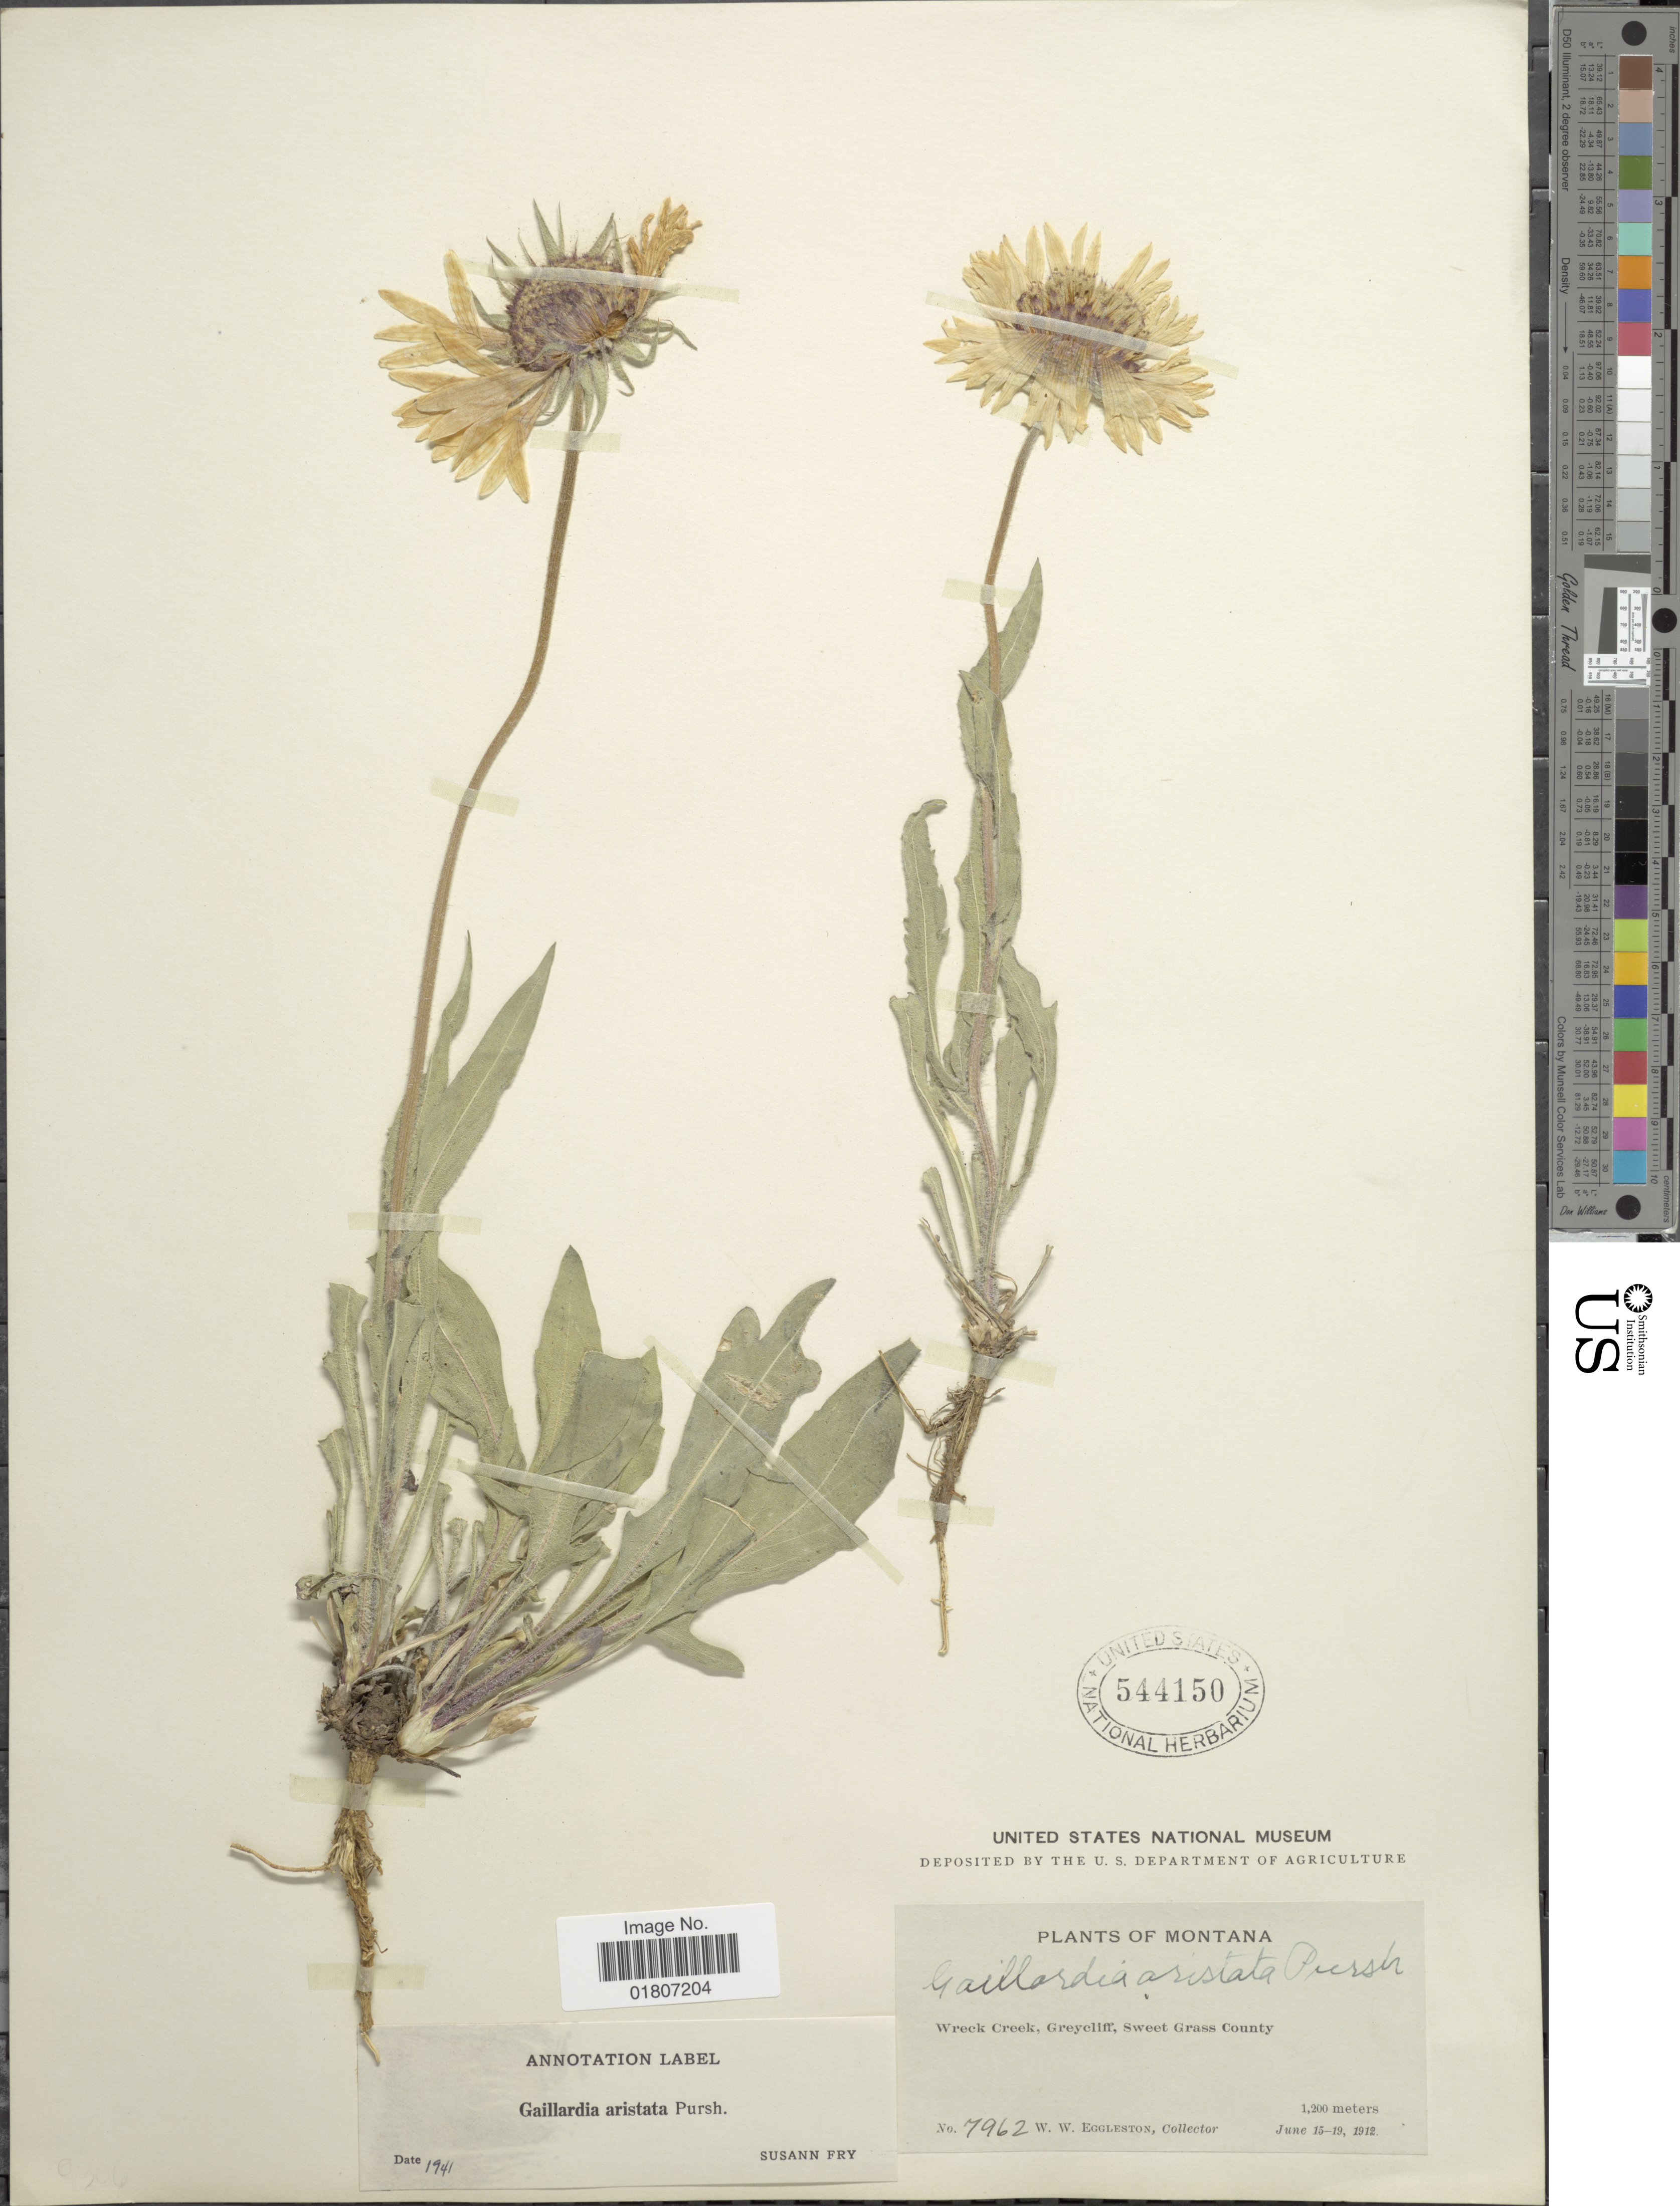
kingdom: Plantae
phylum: Tracheophyta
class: Magnoliopsida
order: Asterales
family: Asteraceae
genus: Gaillardia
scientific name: Gaillardia aristata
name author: Pursh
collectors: W. W. Eggleston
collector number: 7962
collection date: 1912-06-15/1912-06-19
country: United States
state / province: Montana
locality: Wreck Creek, Greycliff, Sweet Grass County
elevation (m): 1200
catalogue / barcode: US 544150